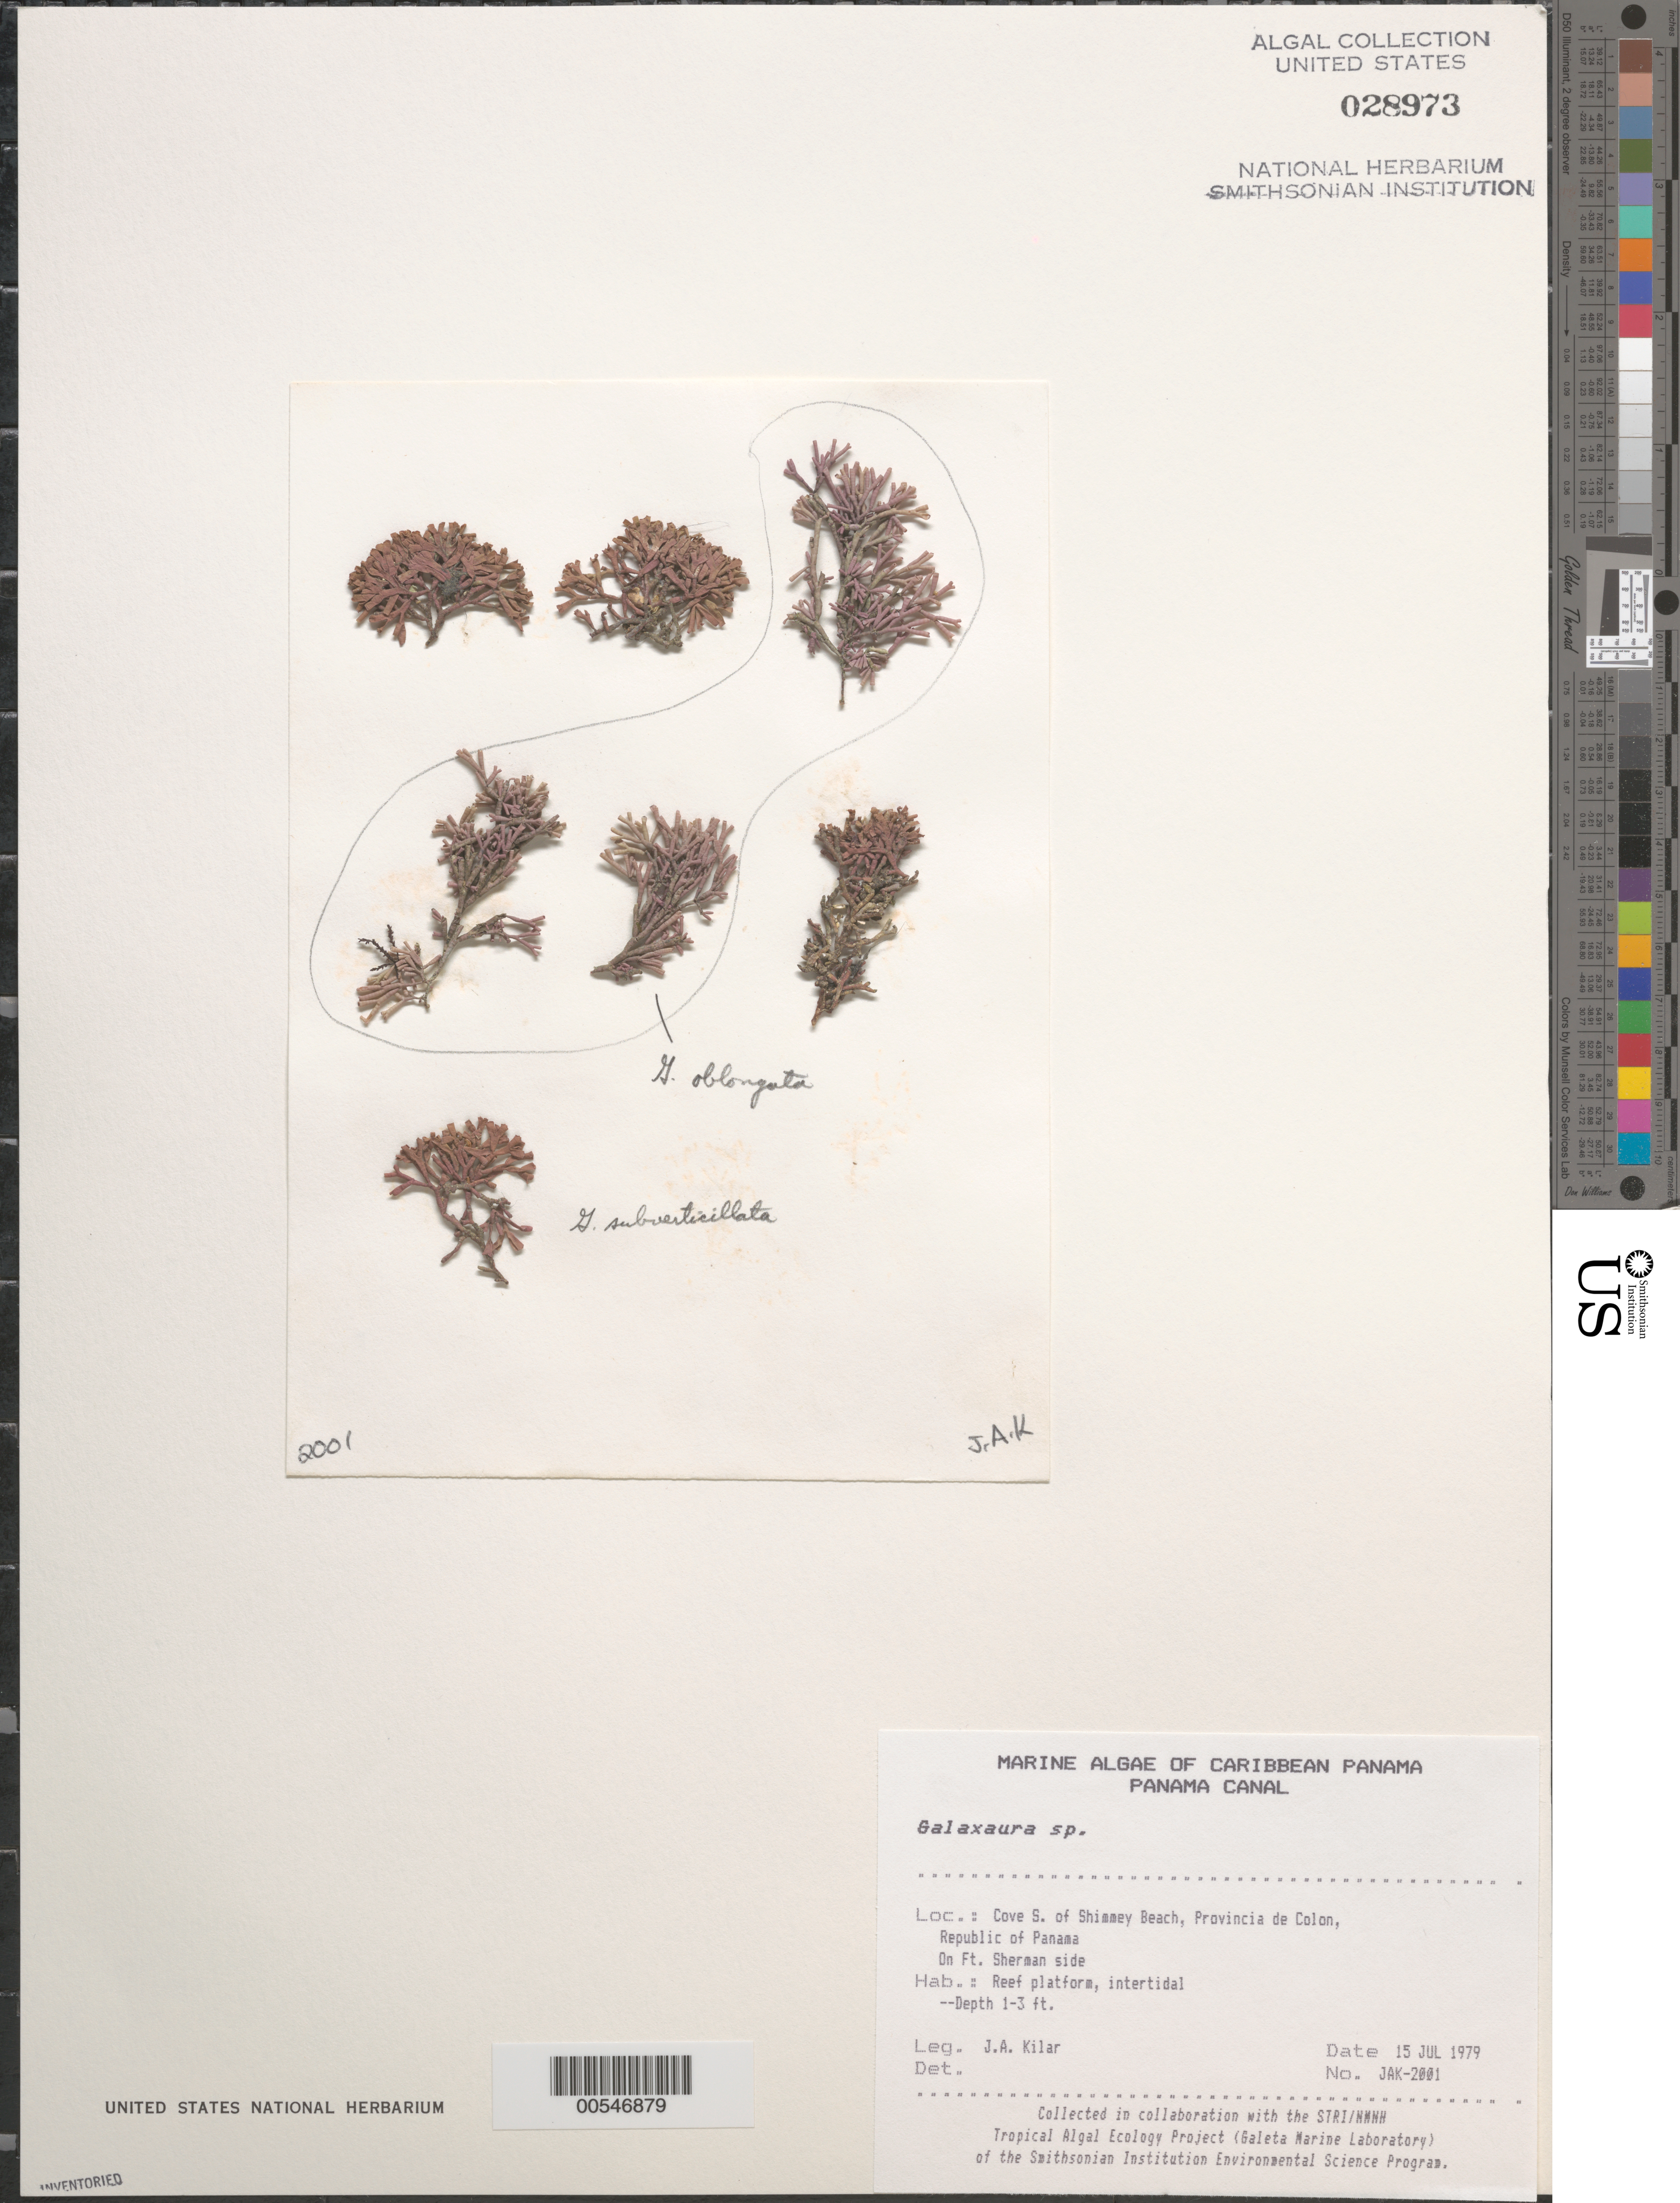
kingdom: Plantae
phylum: Rhodophyta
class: Florideophyceae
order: Nemaliales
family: Galaxauraceae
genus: Galaxaura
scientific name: Galaxaura sp.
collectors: J. A. Kilar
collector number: JAK-2001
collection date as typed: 15 Jul 1979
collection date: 1979-07-15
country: Panama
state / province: Colón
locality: Cove south of Shimmey Beach, Fort Sherman side, Panama Canal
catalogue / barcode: US 28973